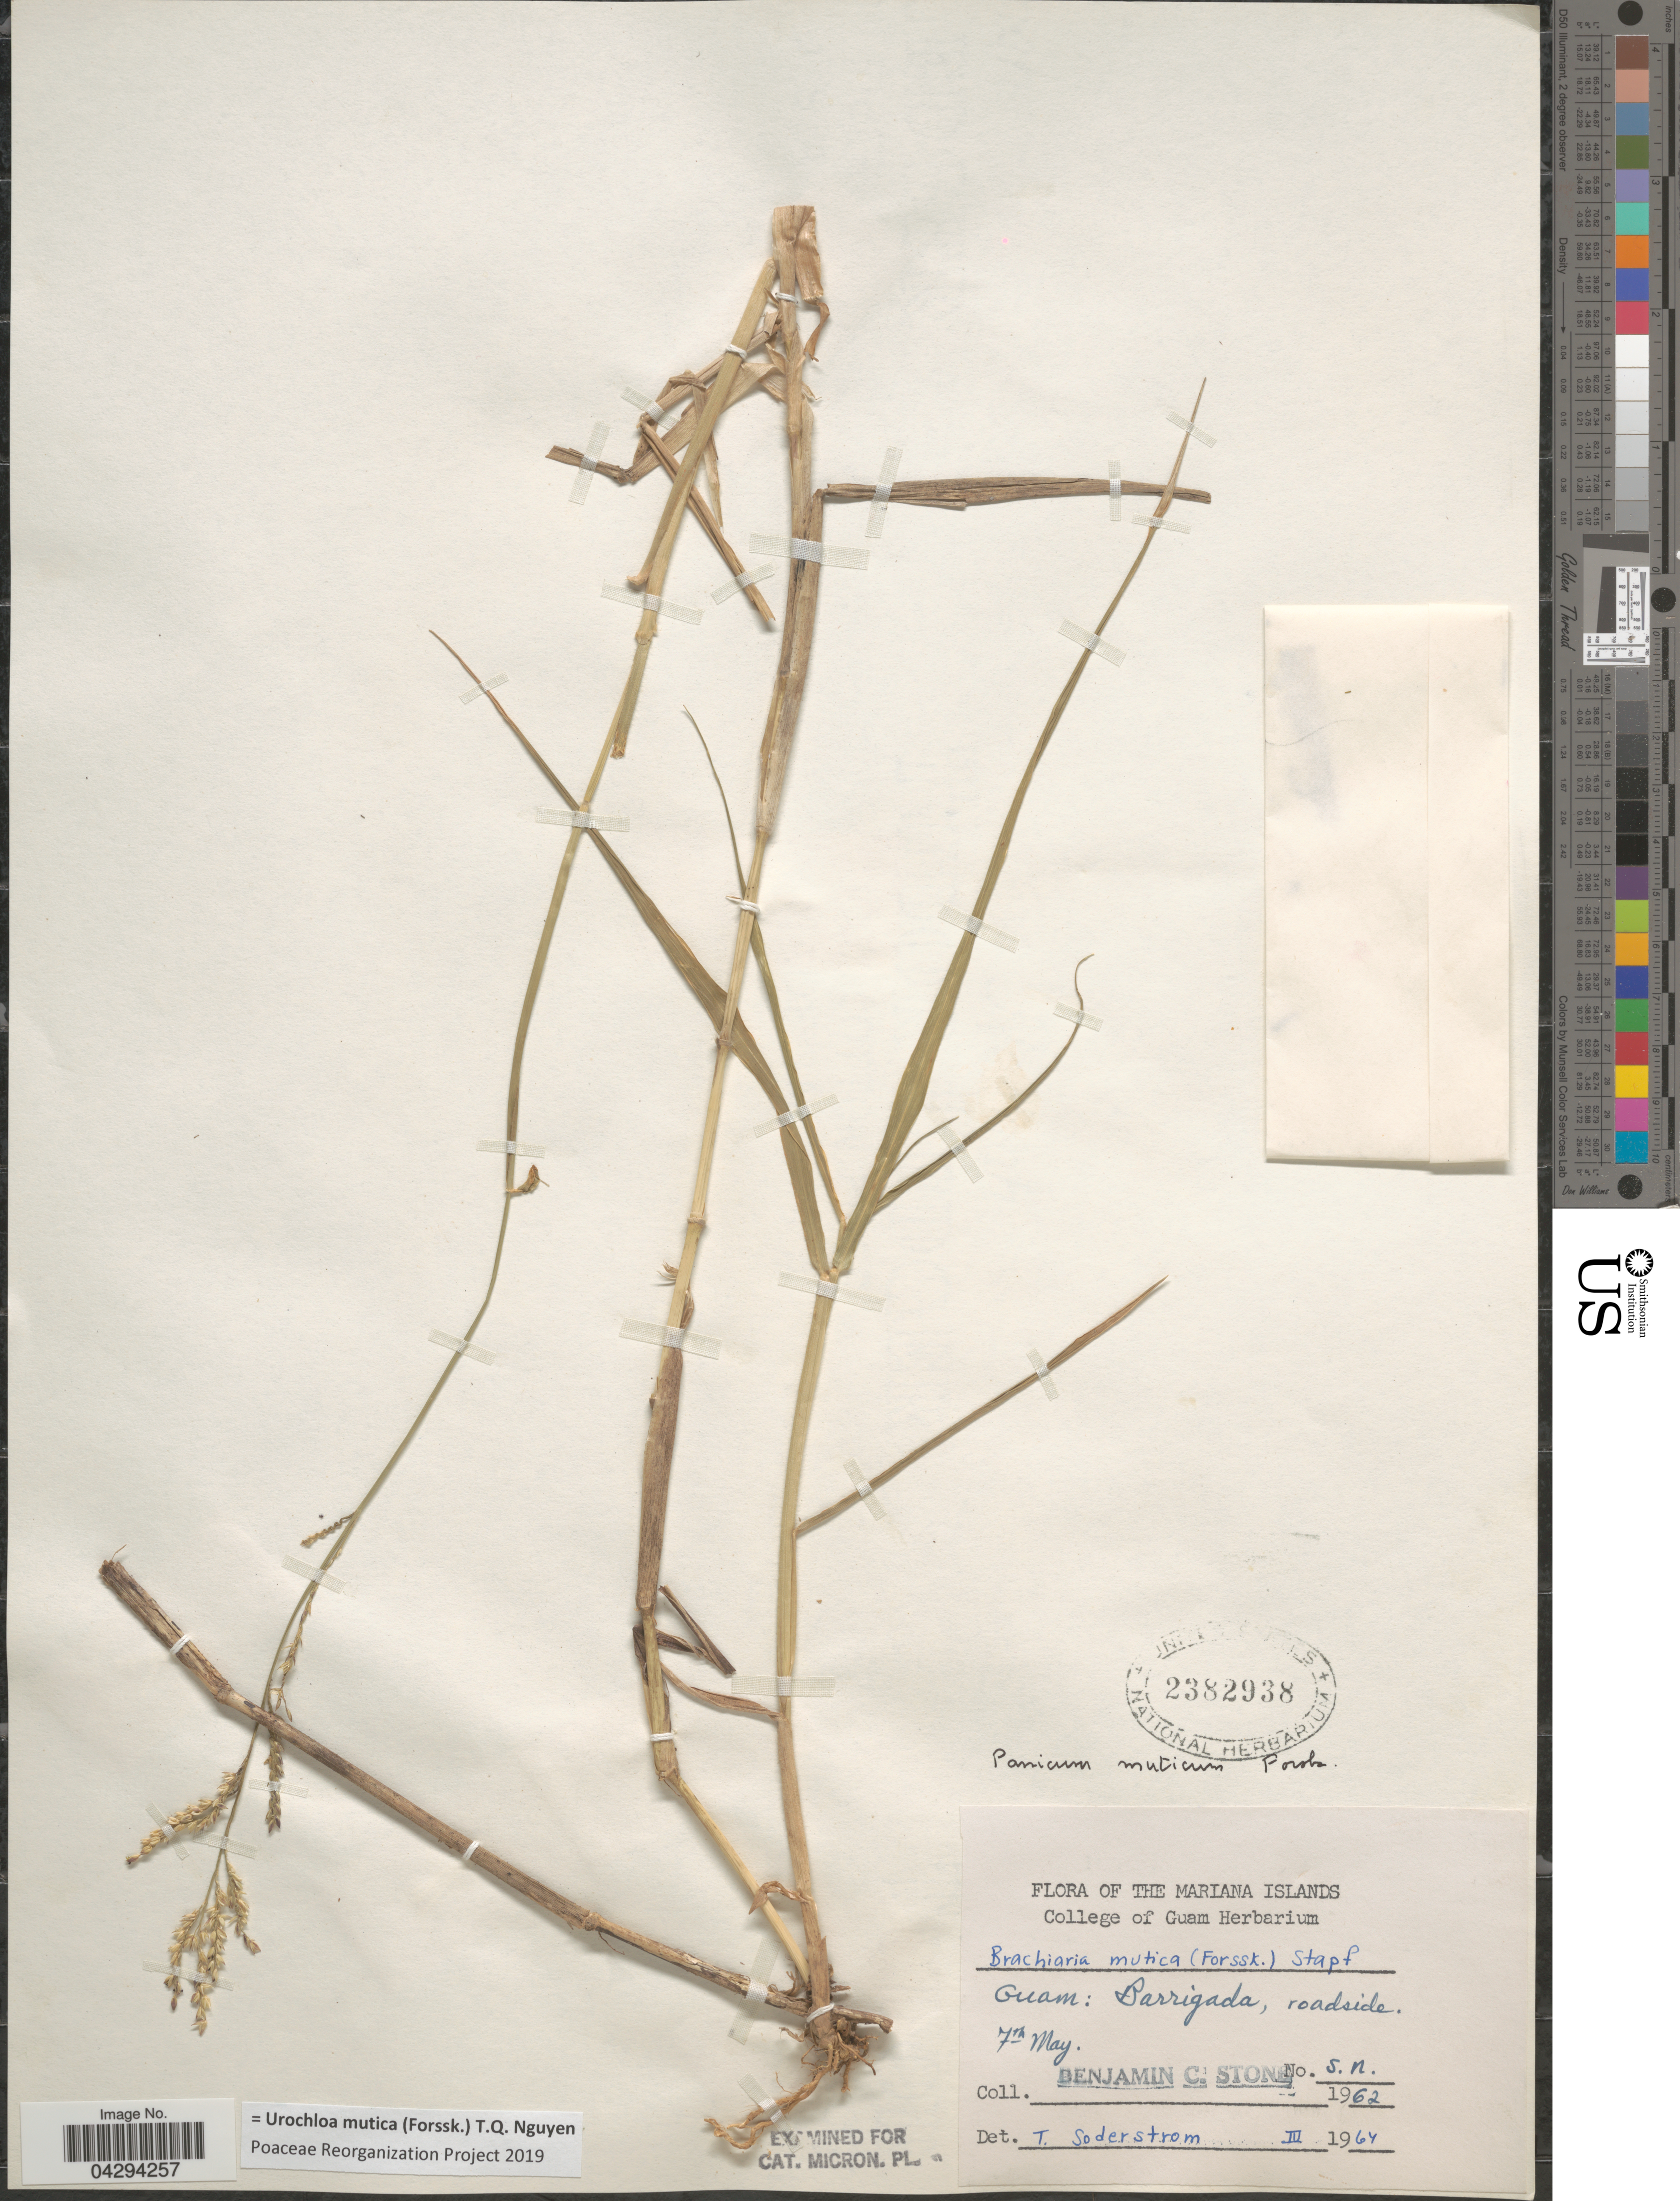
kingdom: Plantae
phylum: Tracheophyta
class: Liliopsida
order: Poales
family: Poaceae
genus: Urochloa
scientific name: Urochloa mutica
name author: (Forssk.) T.Q. Nguyen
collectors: B. C. Stone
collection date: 1962-05-07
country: Guam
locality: The Mariana Islands. Barrigada, roadside.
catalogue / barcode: US 2382938